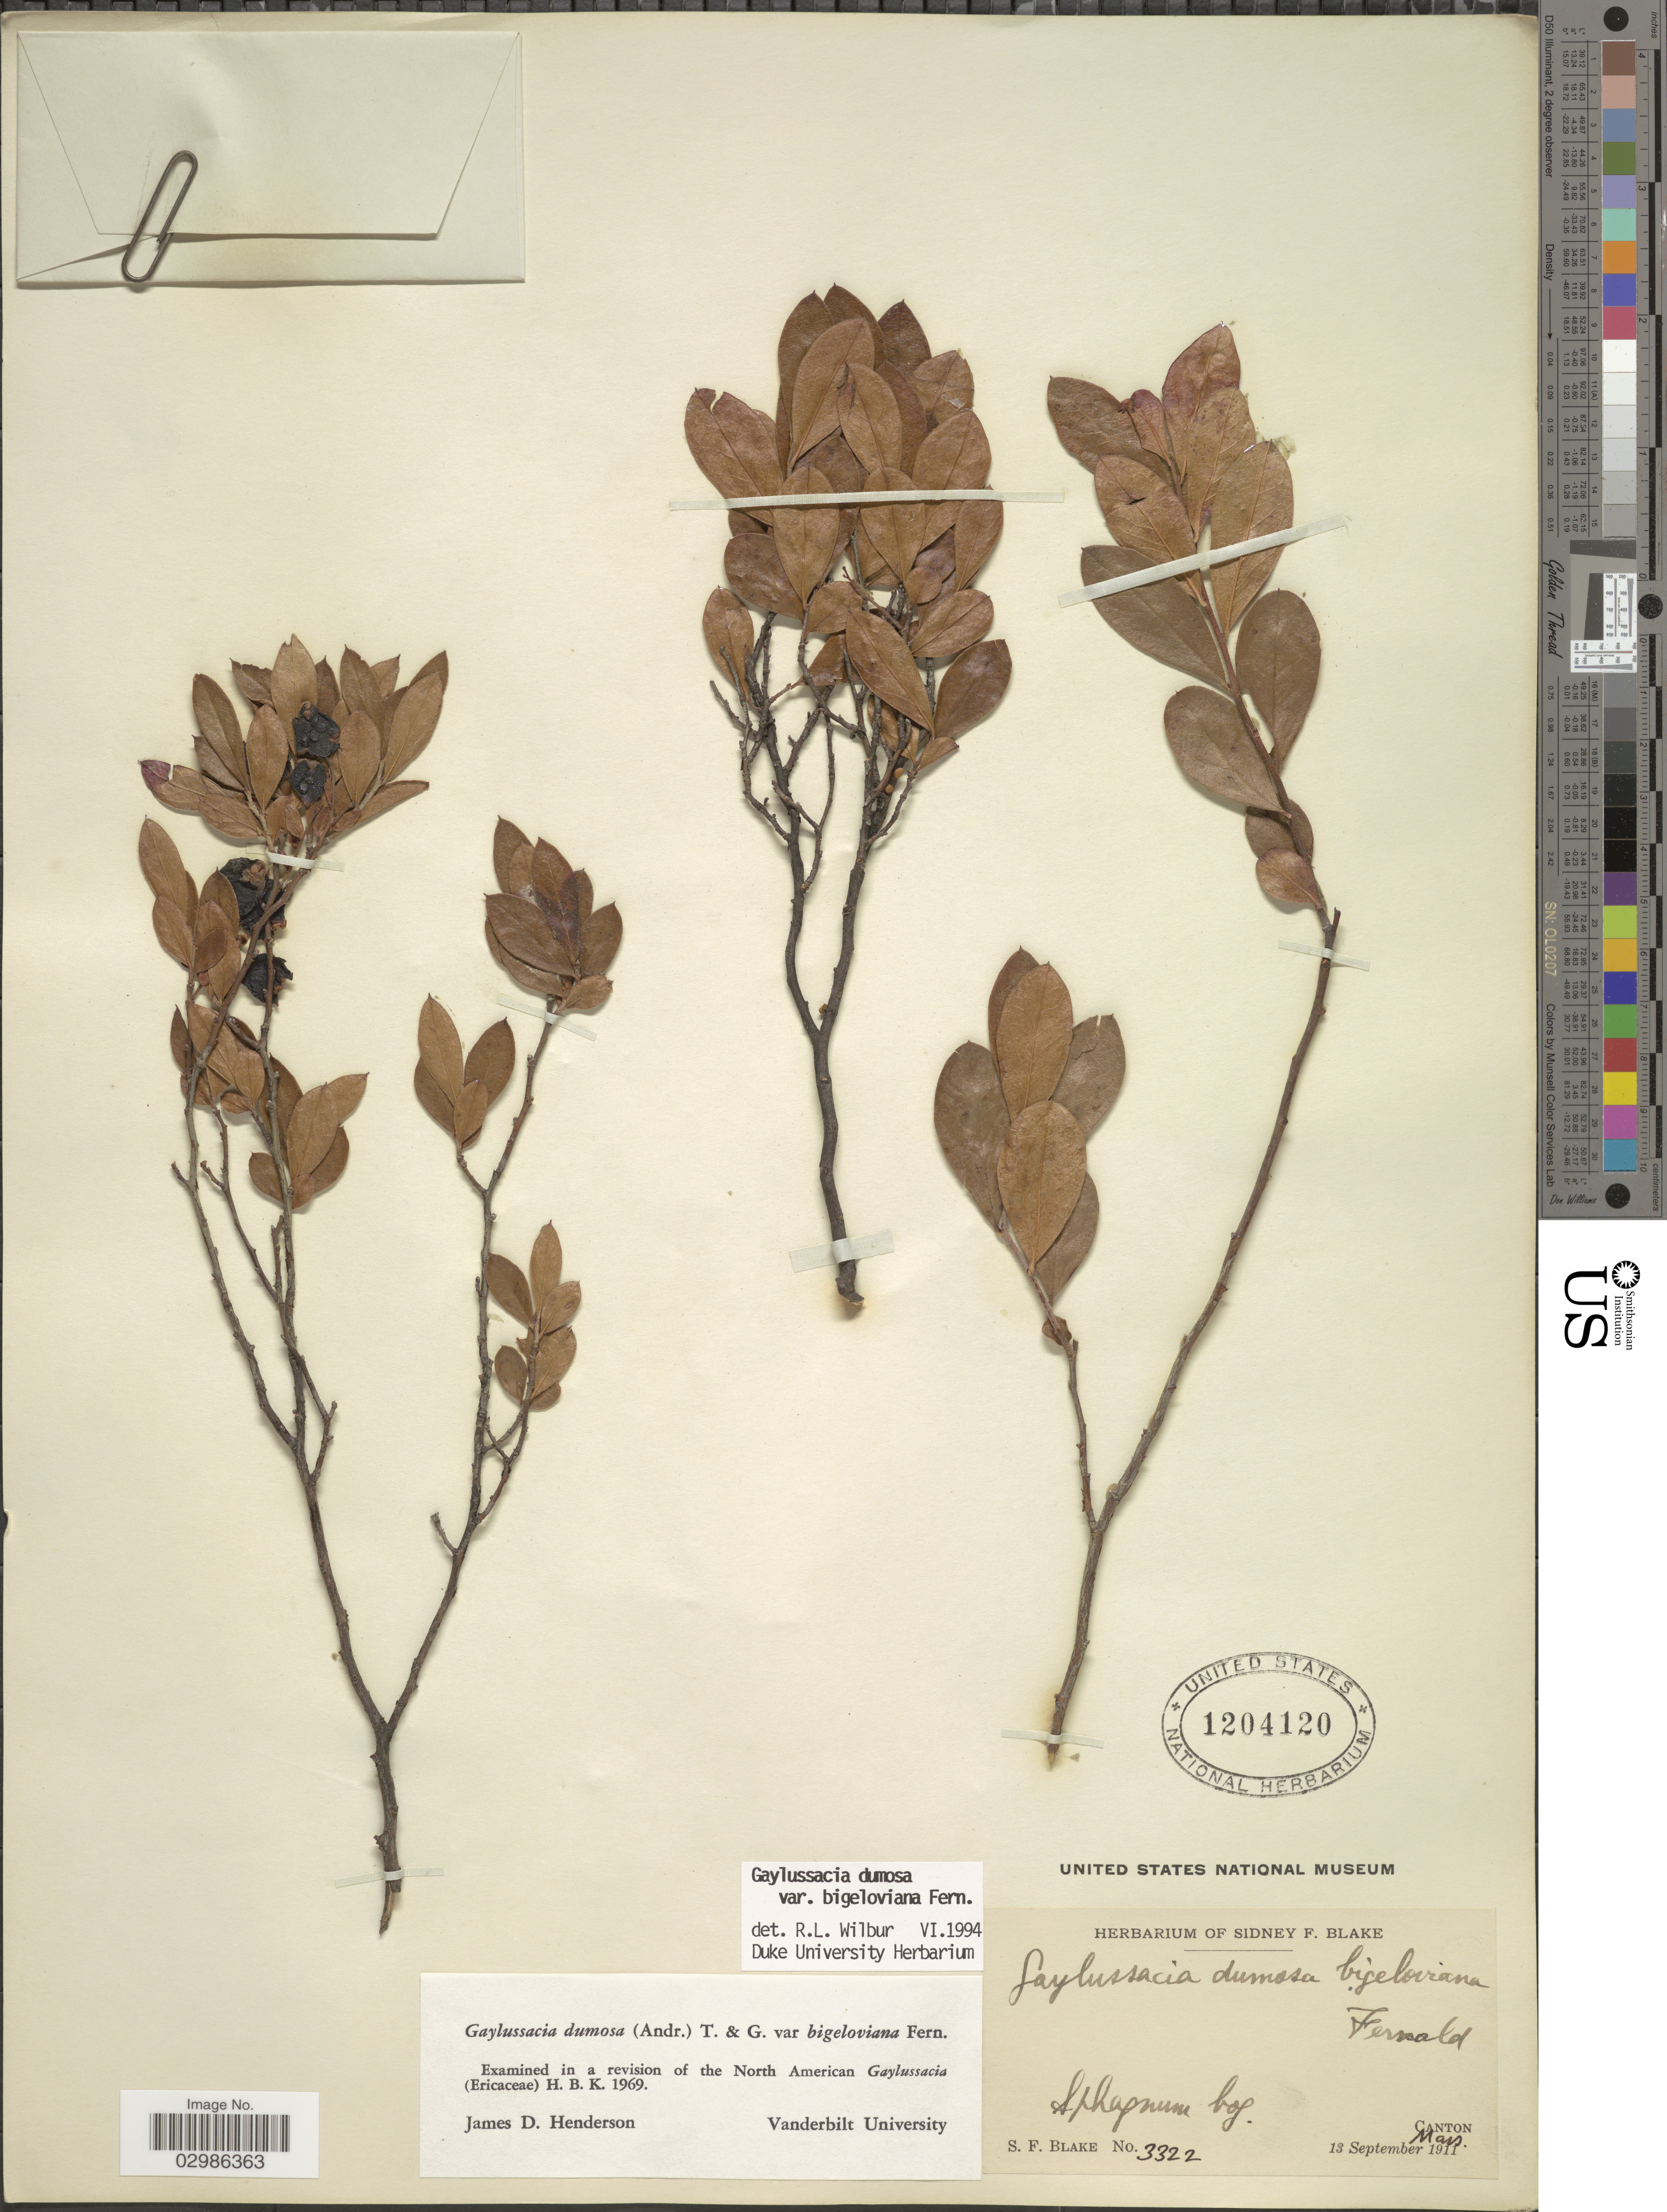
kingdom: Plantae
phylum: Tracheophyta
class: Magnoliopsida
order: Ericales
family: Ericaceae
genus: Gaylussacia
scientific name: Gaylussacia dumosa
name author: (Andrews) Torr. & A. Gray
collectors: S. Blake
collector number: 3322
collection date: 1911-09-13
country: United States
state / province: Massachusetts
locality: Canton.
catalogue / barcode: US 1204120